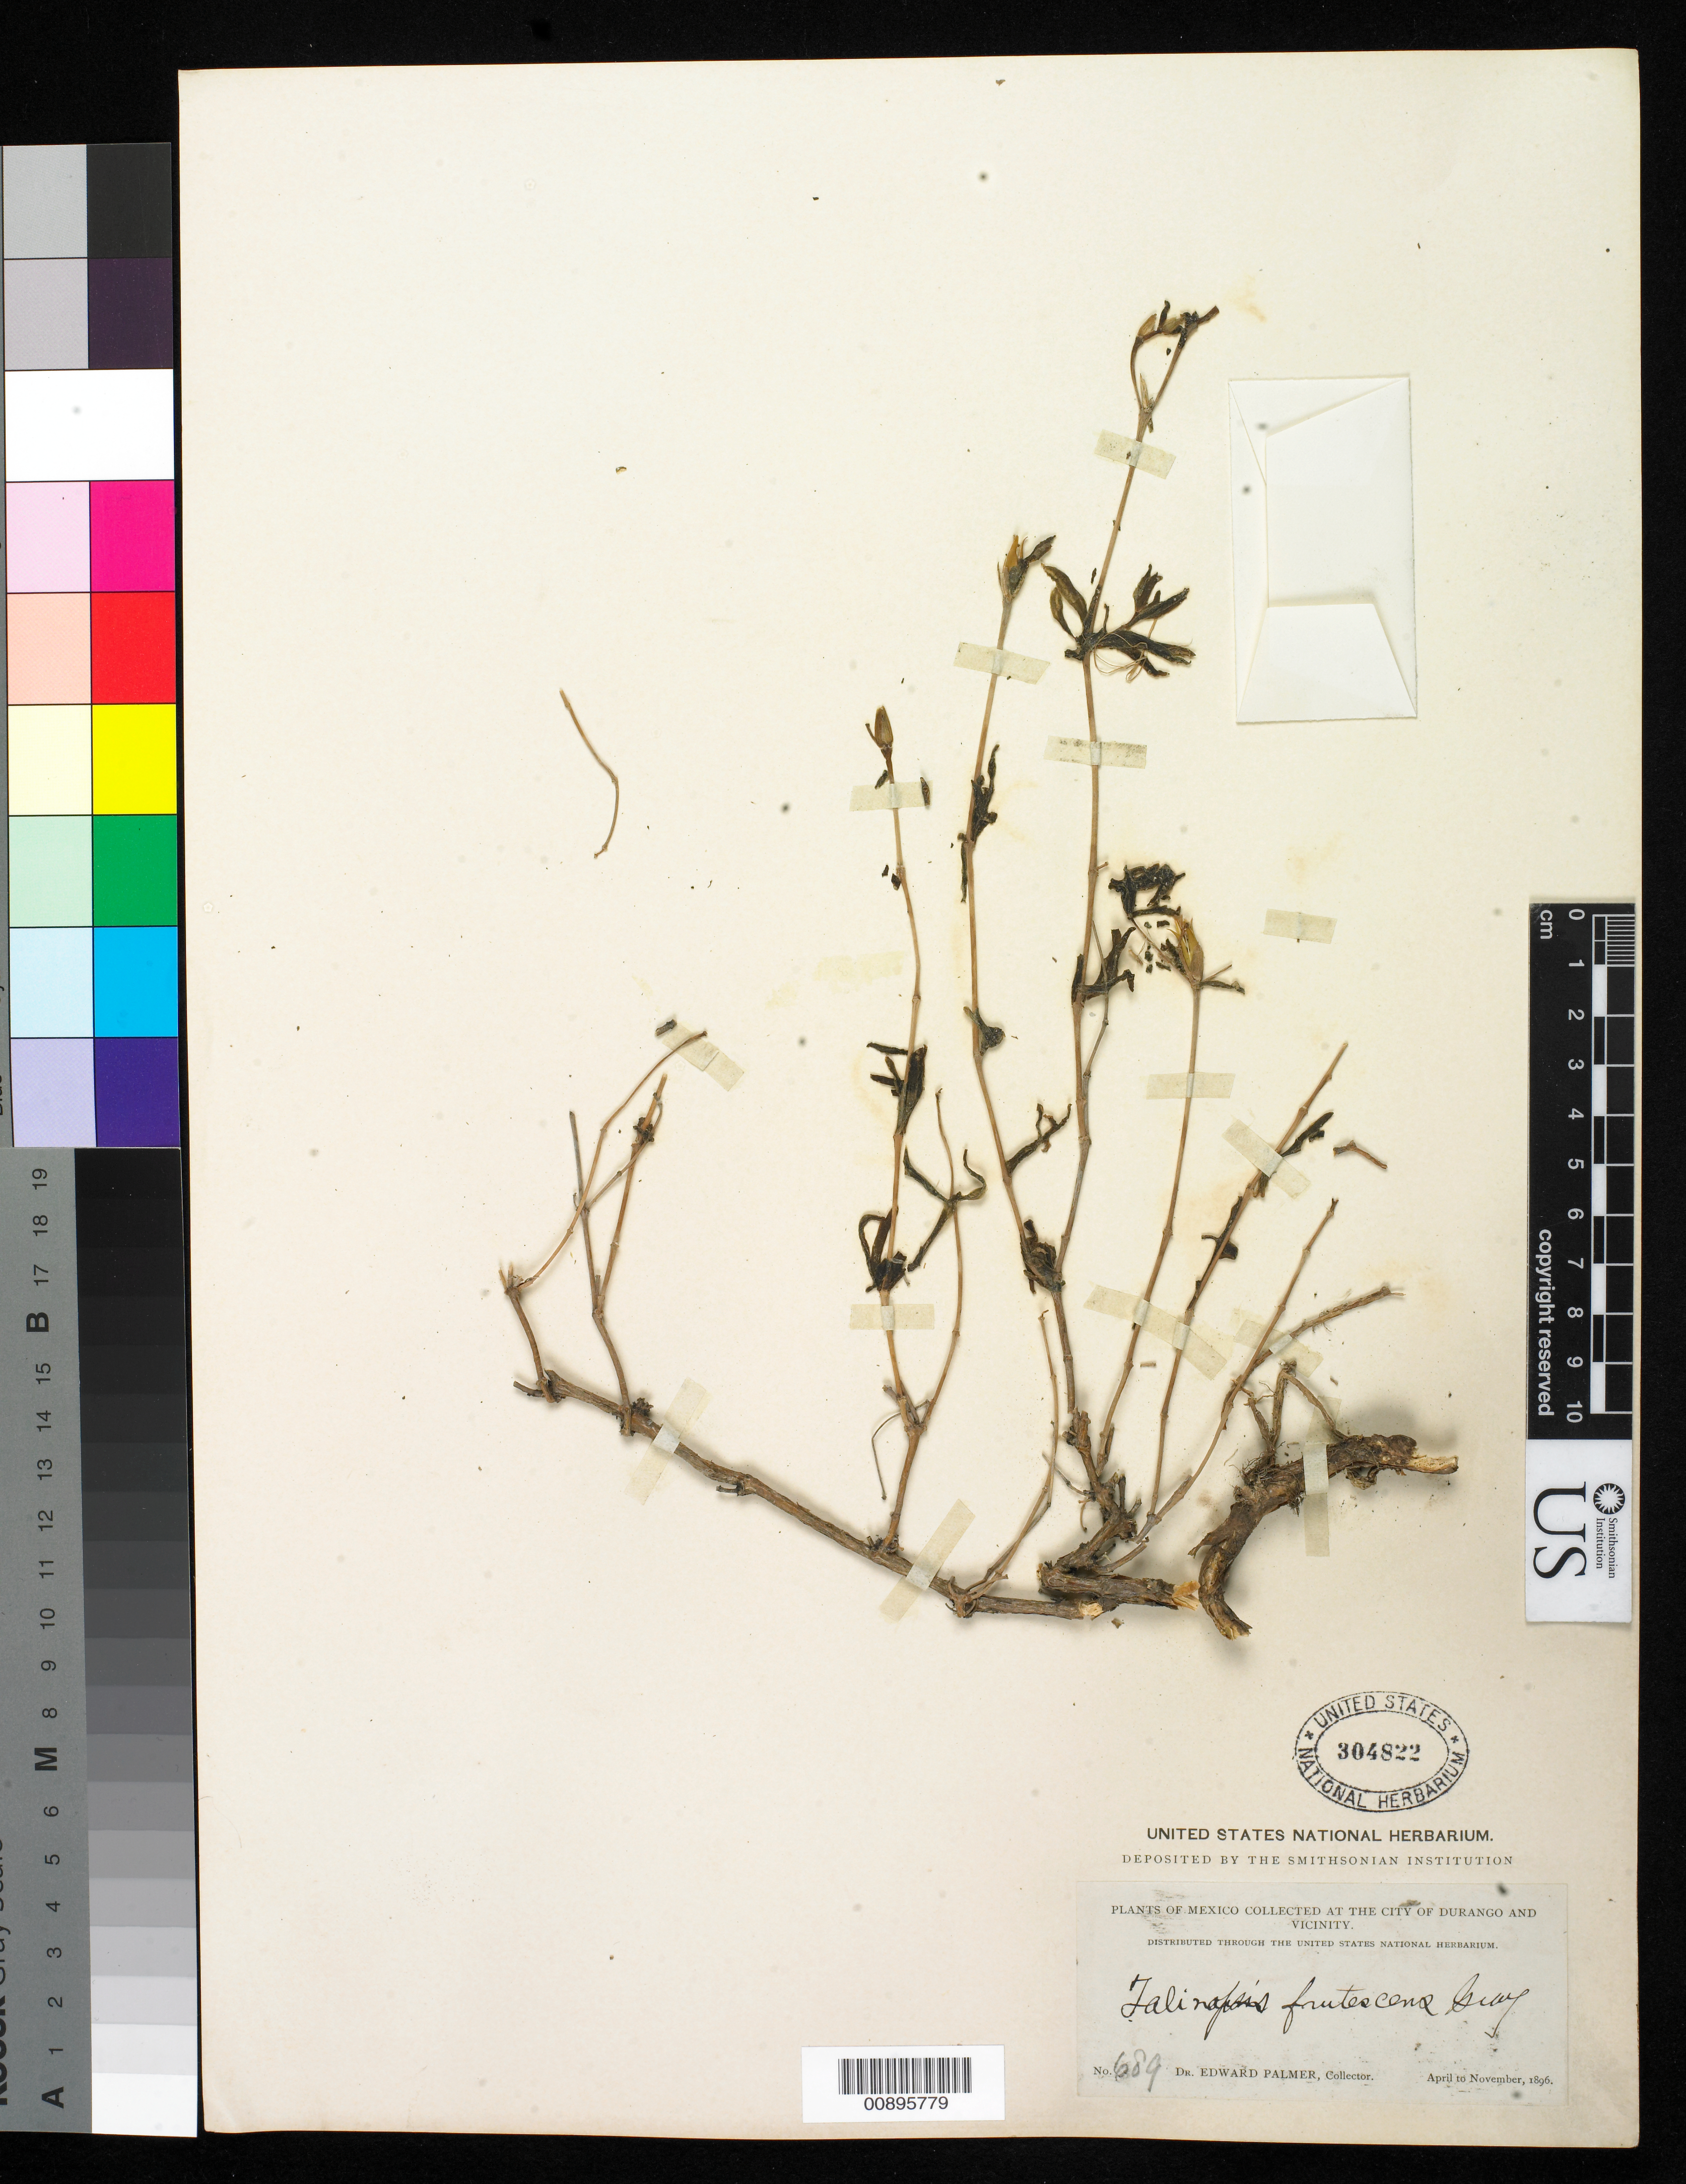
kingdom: Plantae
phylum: Tracheophyta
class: Magnoliopsida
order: Caryophyllales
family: Anacampserotaceae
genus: Talinopsis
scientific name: Talinopsis frutescens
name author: A. Gray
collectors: E. Palmer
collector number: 689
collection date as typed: Apr 1896 to -- Nov 1896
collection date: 1896-04/1896-11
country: Mexico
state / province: Durango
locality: City of Durango and vicinity.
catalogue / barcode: US 304822